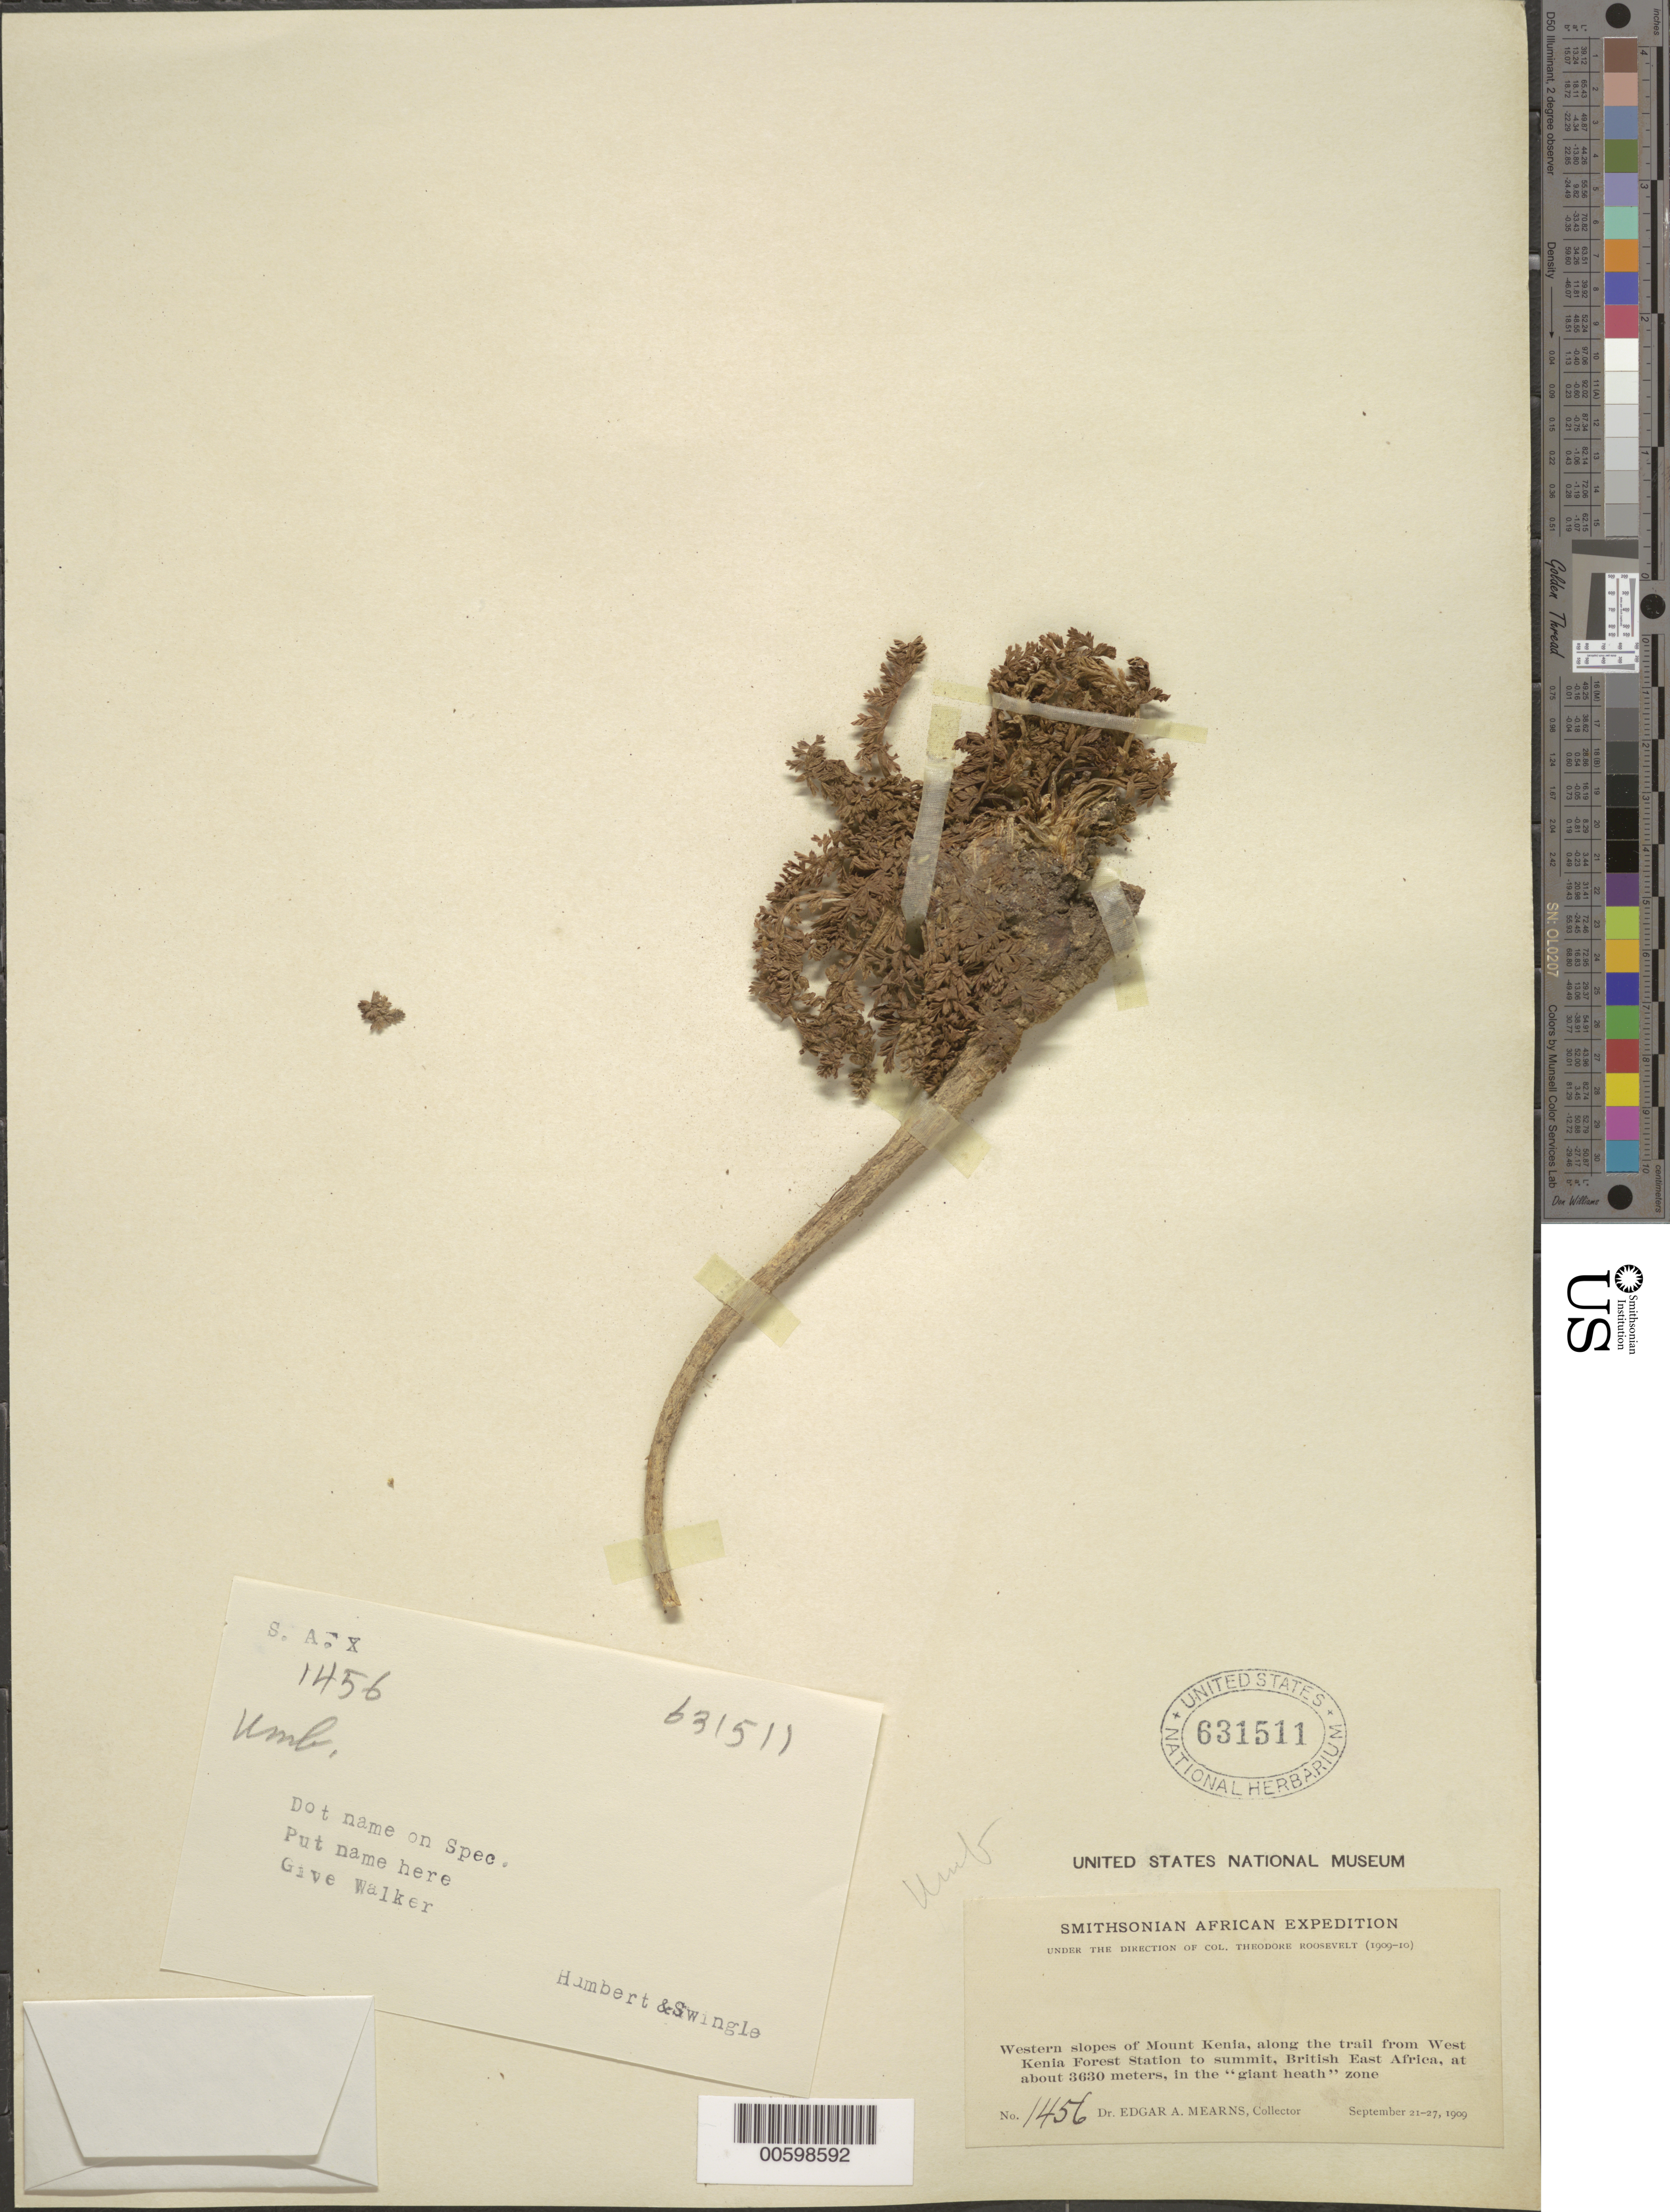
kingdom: Plantae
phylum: Tracheophyta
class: Magnoliopsida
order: Apiales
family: Apiaceae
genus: Ferula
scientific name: Ferula communis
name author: L.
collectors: E. A. Mearns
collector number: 1456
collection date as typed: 21 Sep 1909 to 27 Sep 1909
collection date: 1909-09-21/1909-09-27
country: Kenya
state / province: Nyeri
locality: Western slopes of mount Kenya, along the trail from West Kenya Forest Station to summit in the " giant health zone"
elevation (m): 3630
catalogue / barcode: US 631511